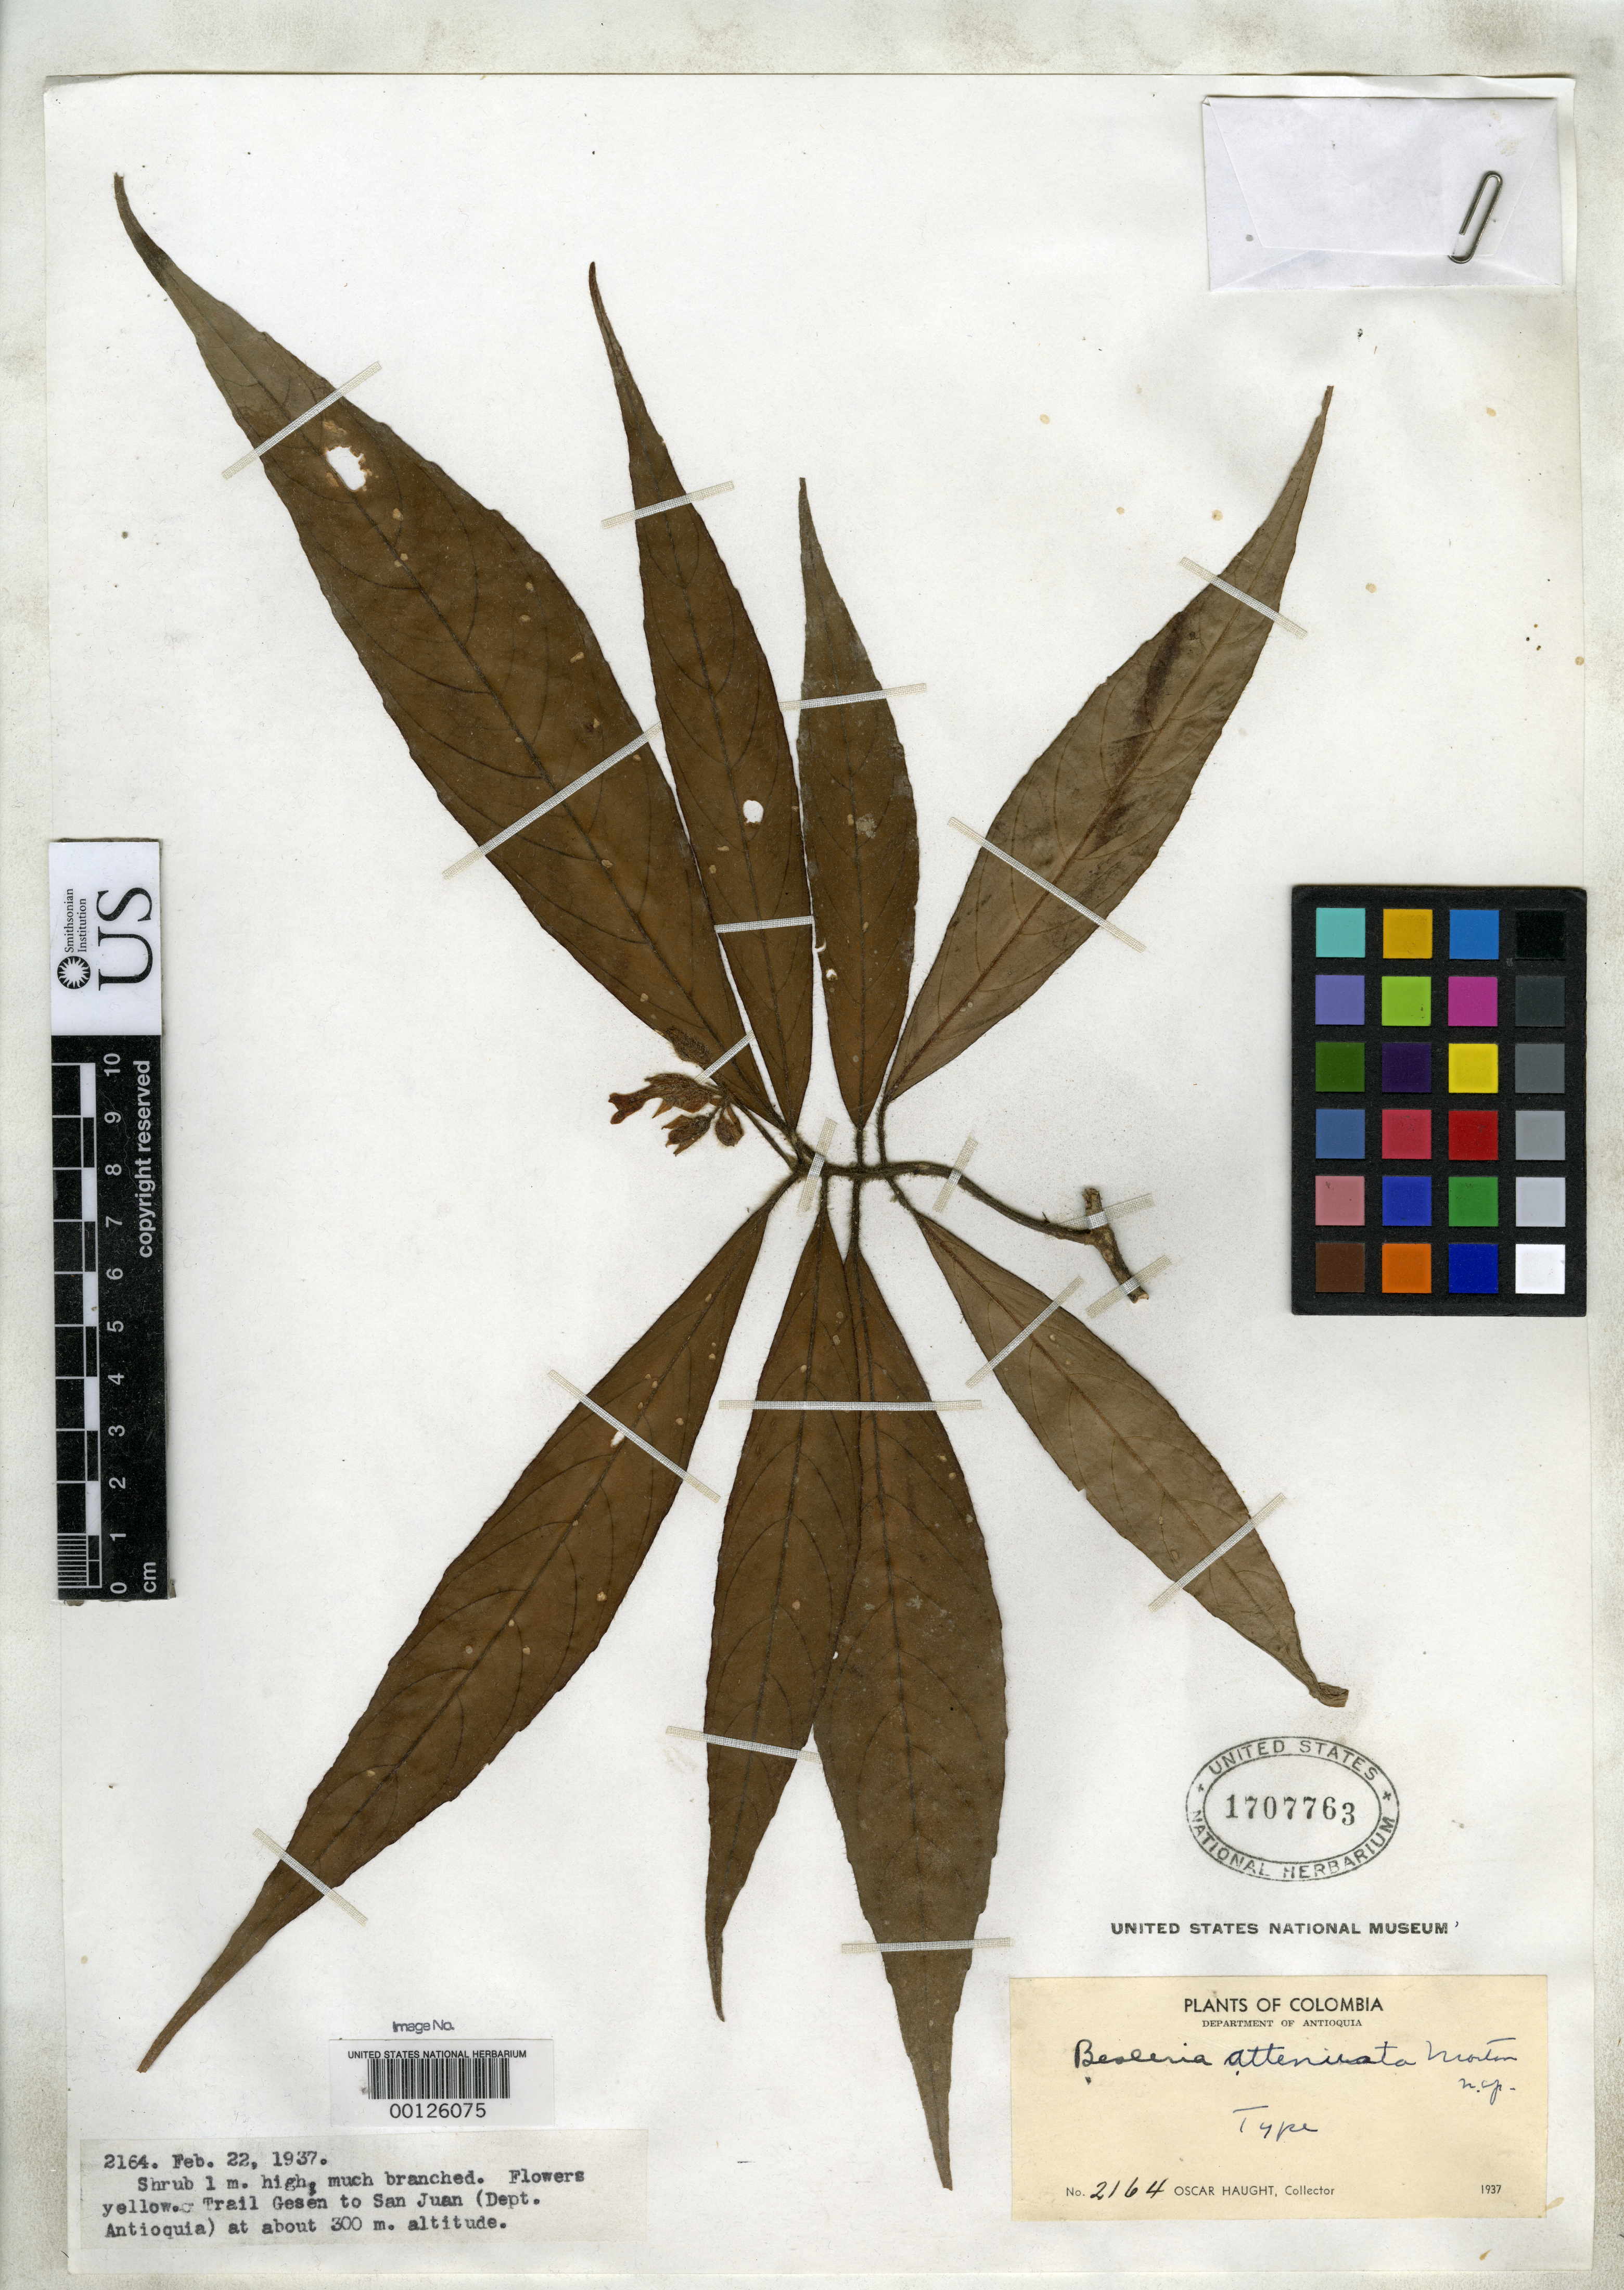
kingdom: Plantae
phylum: Tracheophyta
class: Magnoliopsida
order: Lamiales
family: Gesneriaceae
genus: Besleria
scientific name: Besleria attenuata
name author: C.V. Morton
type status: Holotype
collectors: O. L. Haught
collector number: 2164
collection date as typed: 27 Feb 1937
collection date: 1937-02-27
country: Colombia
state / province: Antioquia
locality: Between Gesen and San Juan.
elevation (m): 300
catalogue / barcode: US 1707763